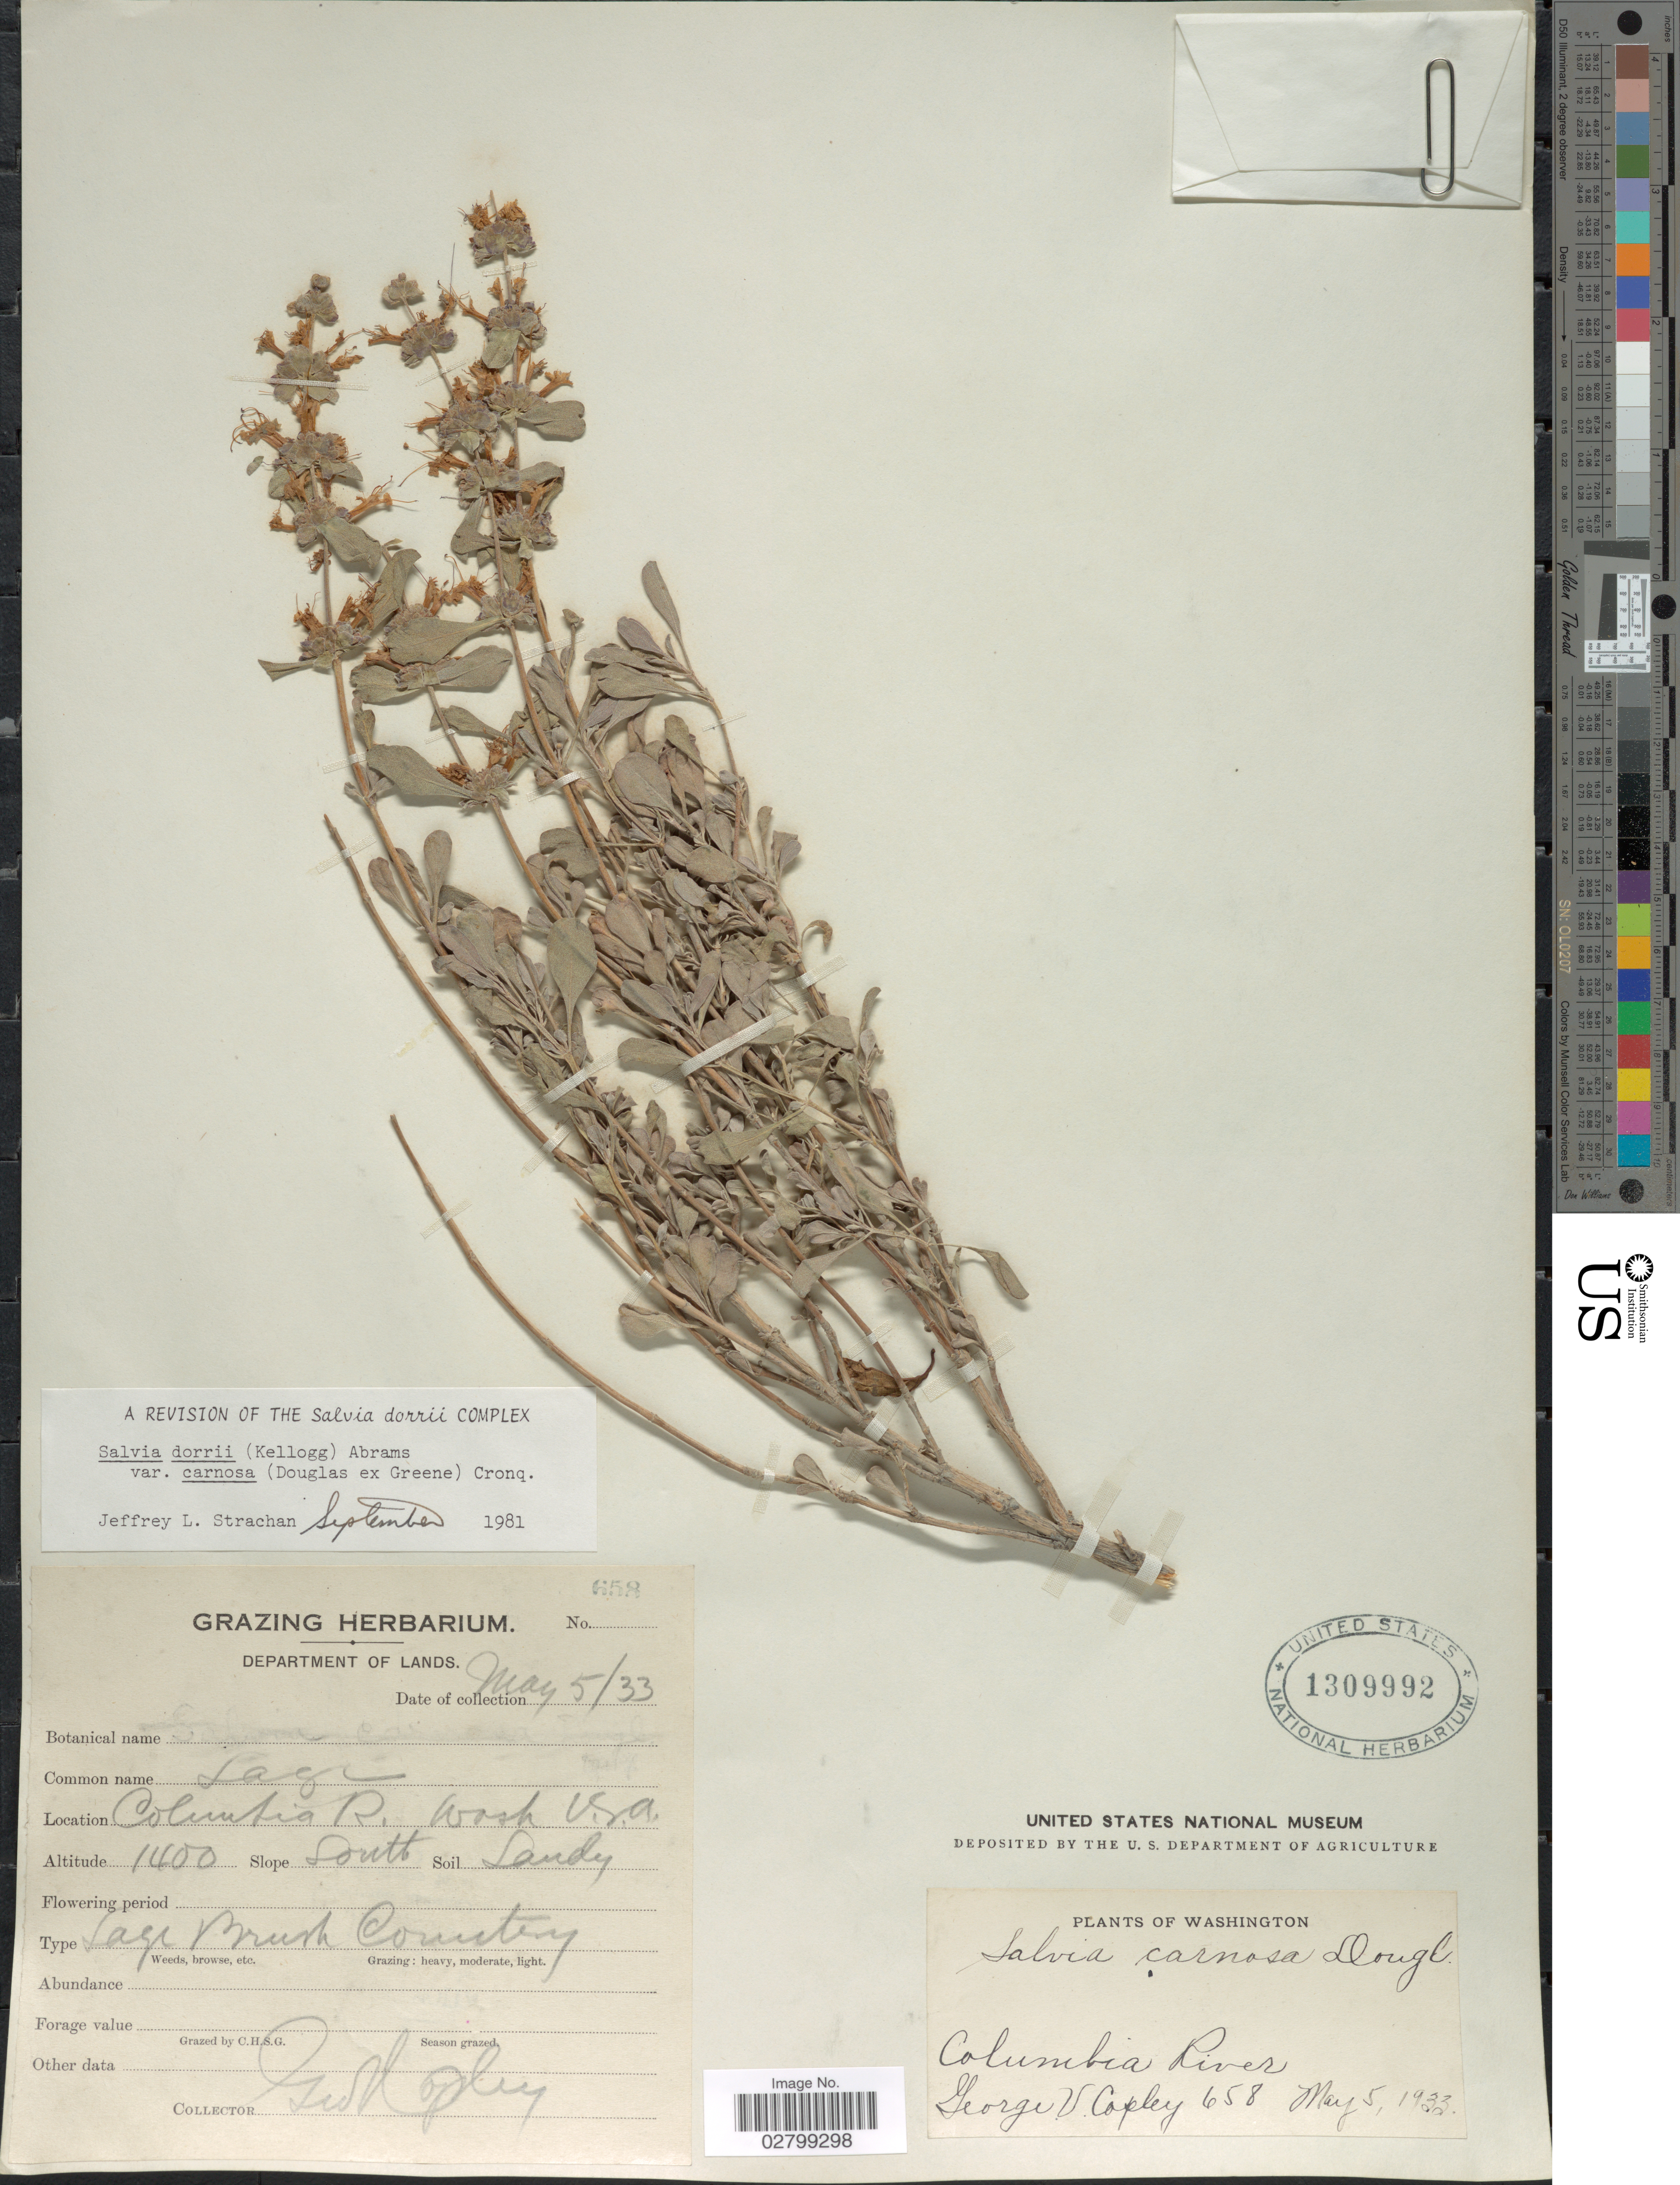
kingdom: Plantae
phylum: Tracheophyta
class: Magnoliopsida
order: Lamiales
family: Lamiaceae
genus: Salvia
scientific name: Salvia dorrii var. carnosa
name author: (Dougl.) Abrams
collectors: G. Copley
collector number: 658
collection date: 1933-05-05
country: United States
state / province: Washington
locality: Columbia River.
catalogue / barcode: US 1309992